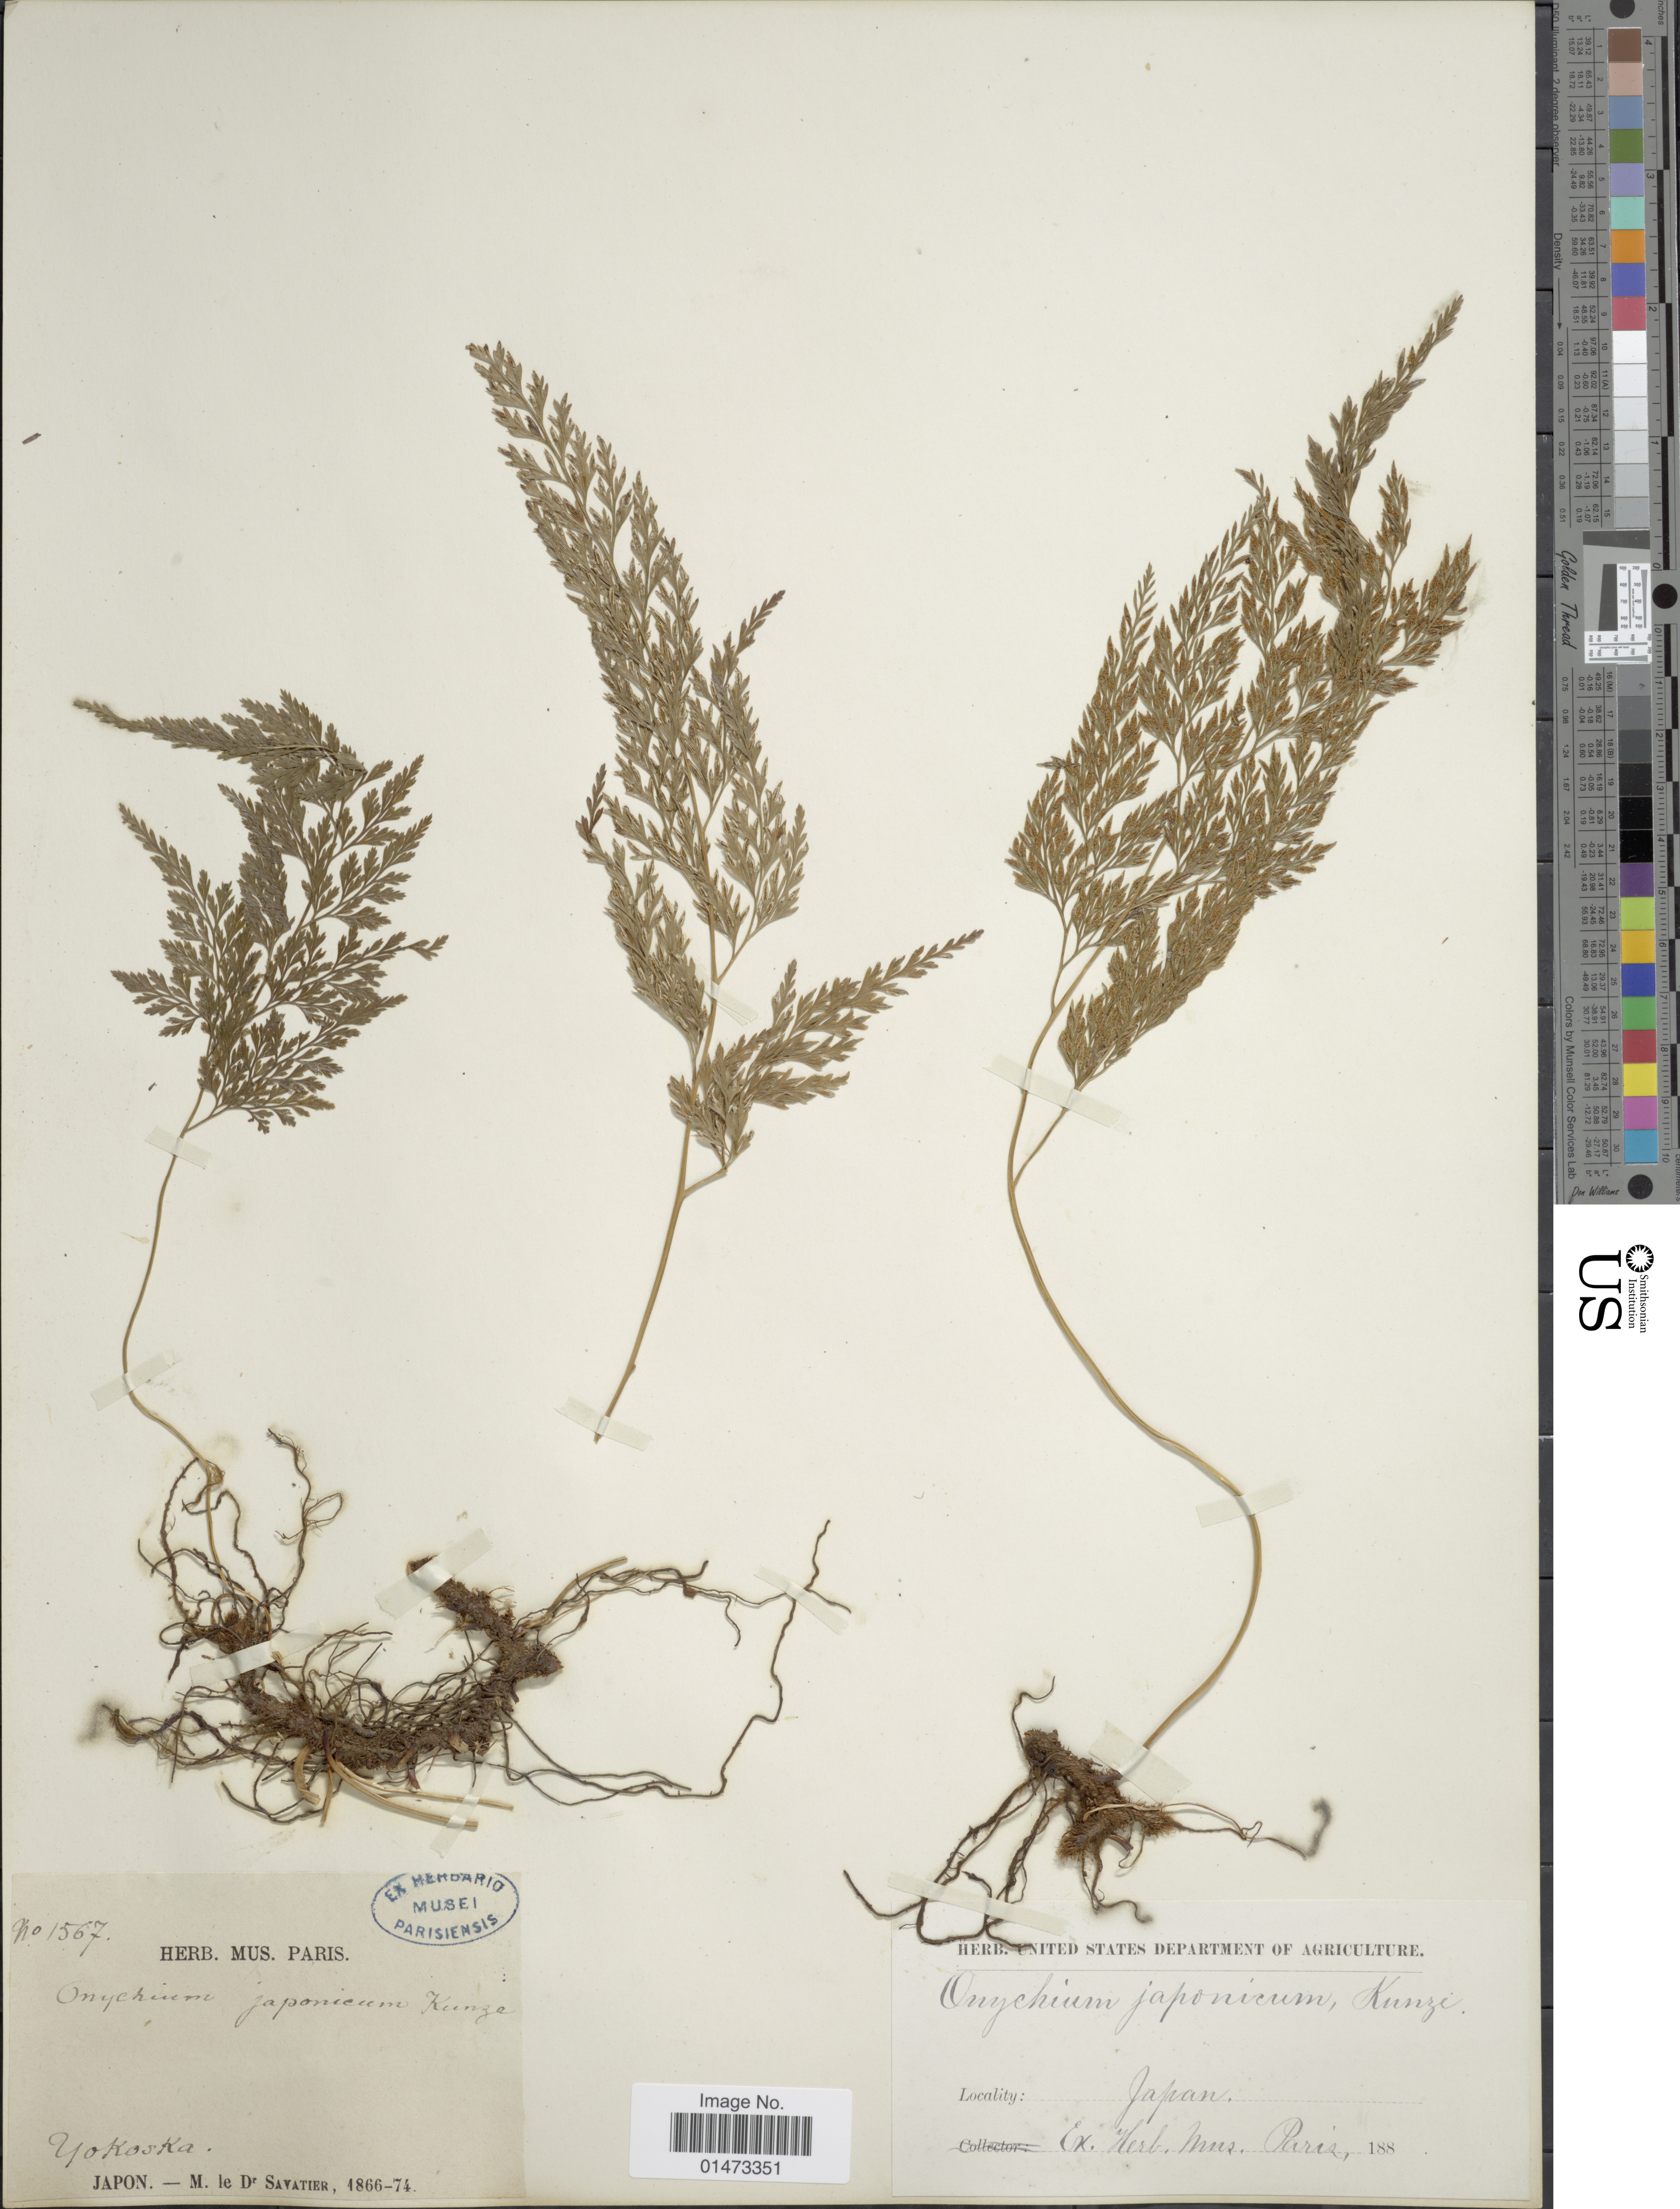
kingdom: Plantae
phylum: Tracheophyta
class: Polypodiopsida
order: Polypodiales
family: Pteridaceae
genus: Onychium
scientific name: Onychium japonicum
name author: (Thunb.) Kunze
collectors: Savatier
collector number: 1567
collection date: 1866/1874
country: Japan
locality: Yokoska.